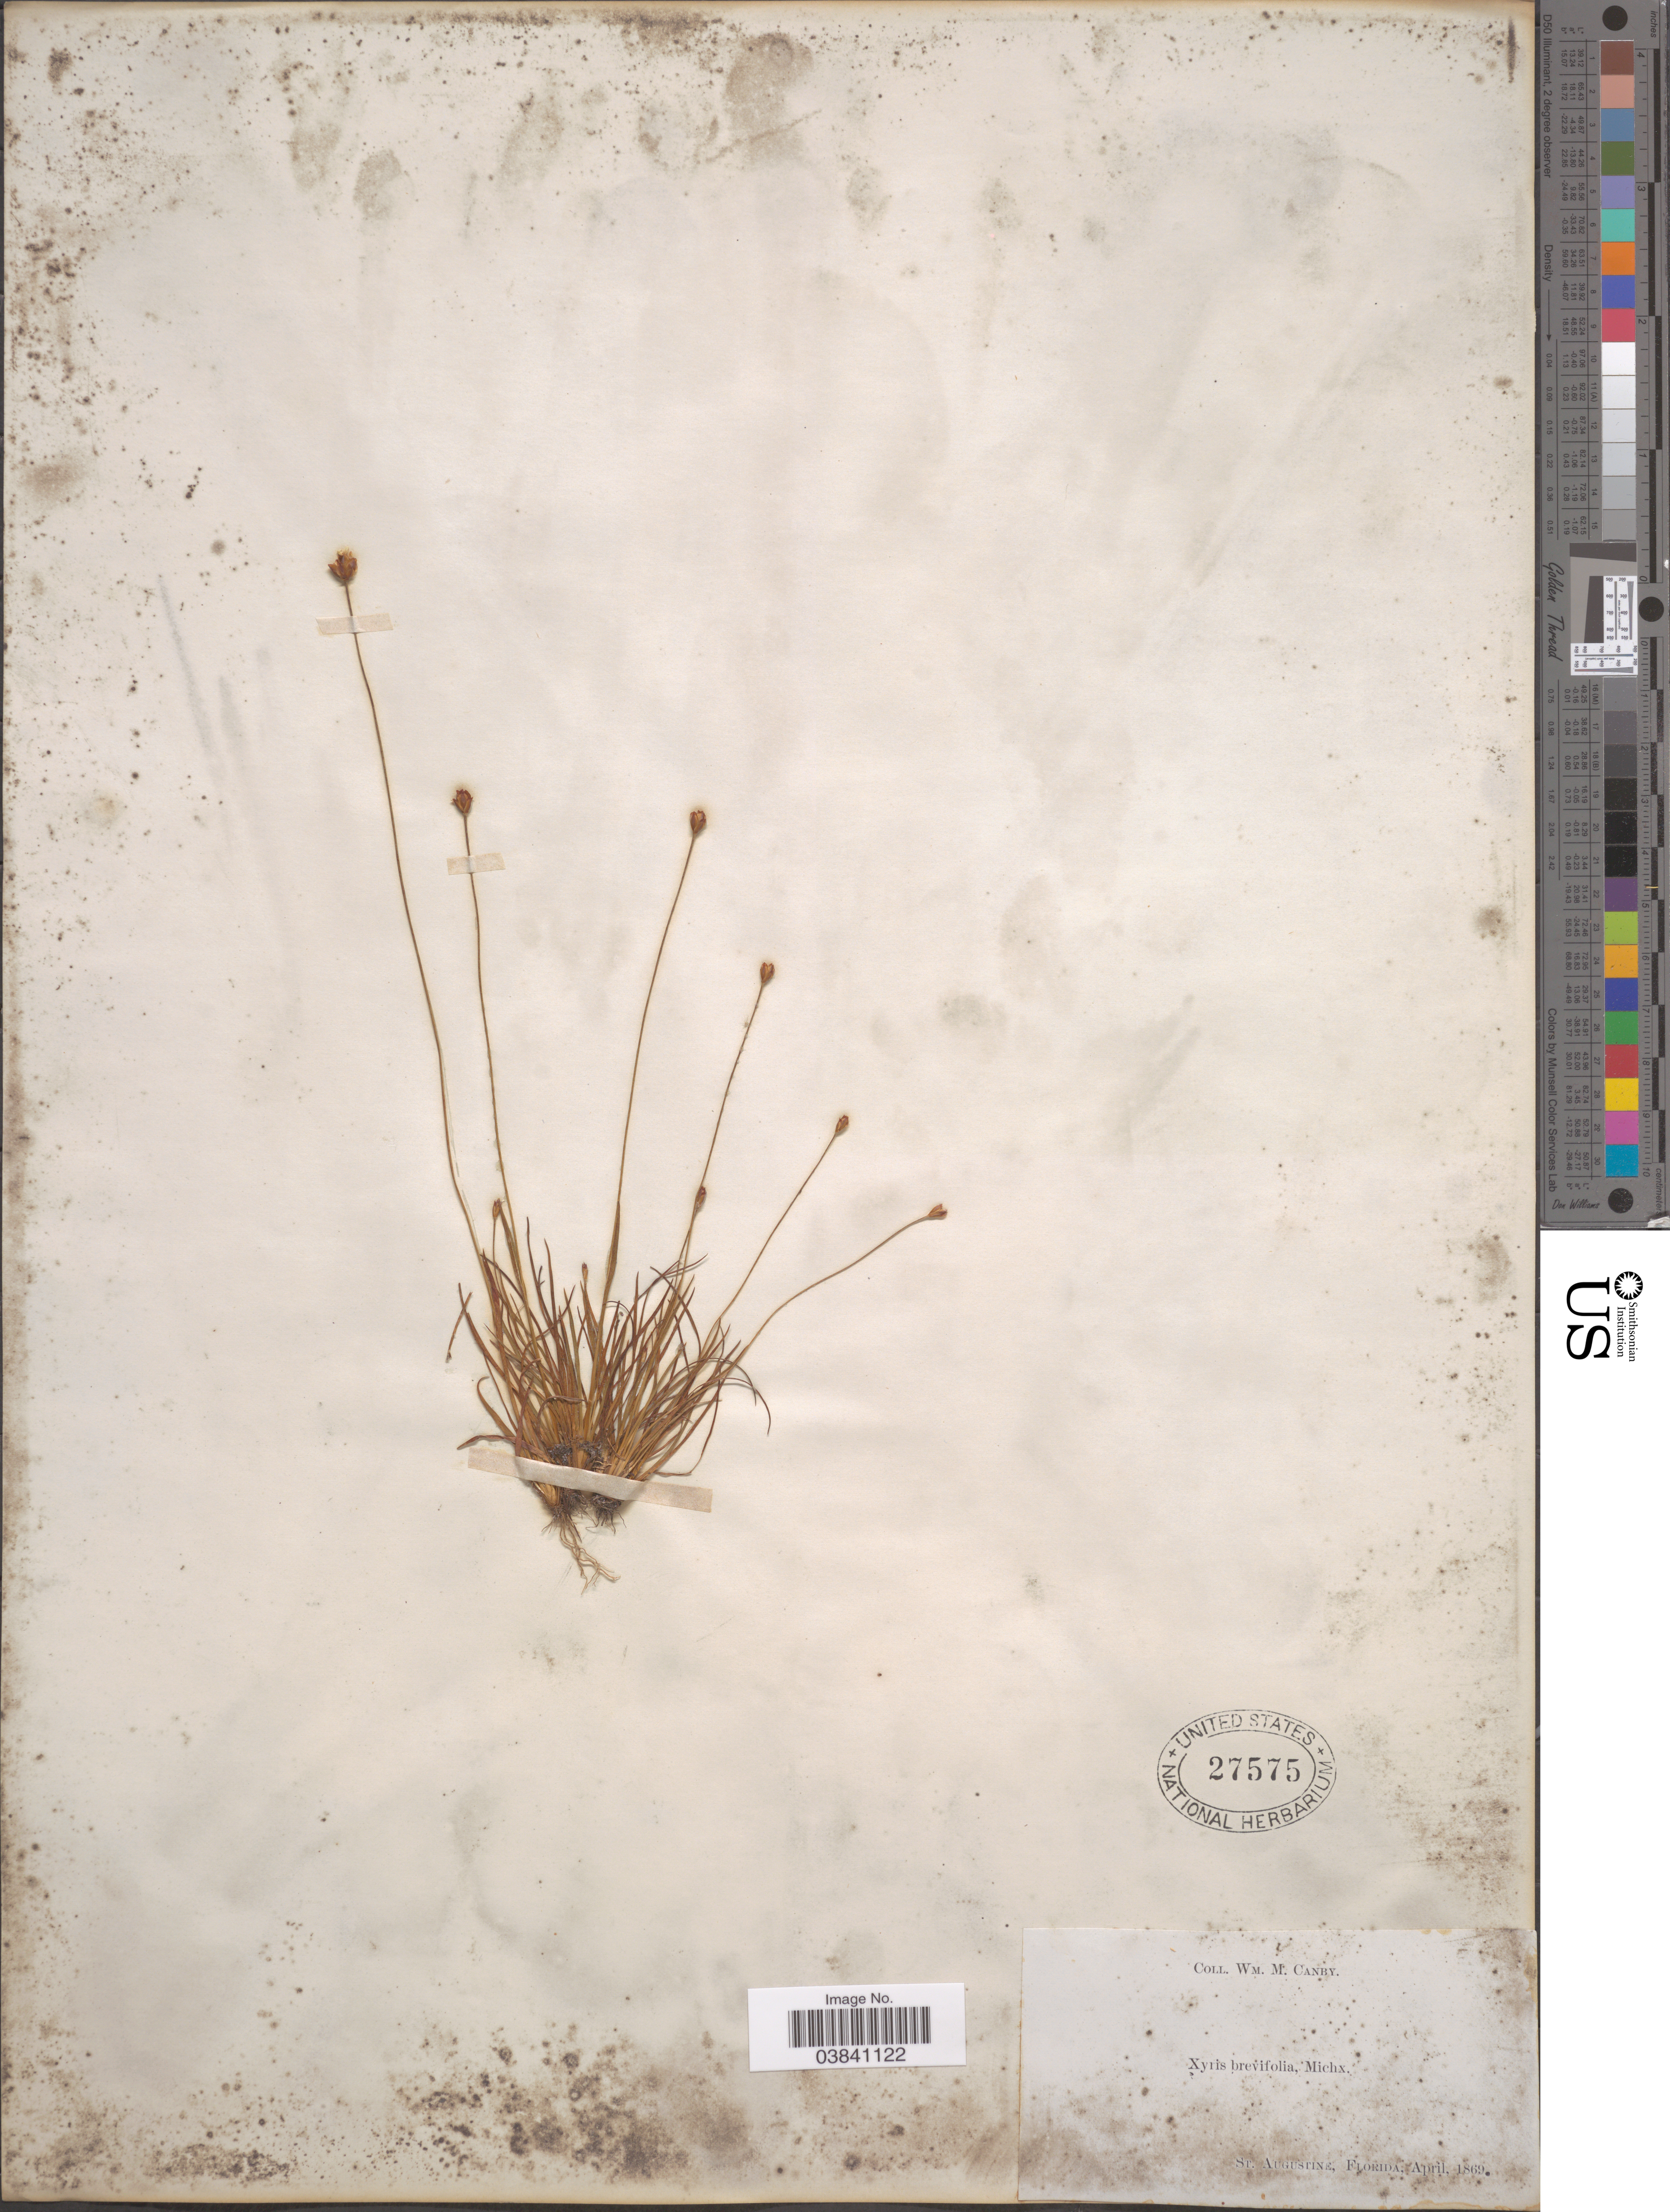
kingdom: Plantae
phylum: Tracheophyta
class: Liliopsida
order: Poales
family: Xyridaceae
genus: Xyris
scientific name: Xyris brevifolia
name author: Michx.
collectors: W. M. Canby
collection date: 1869-04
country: United States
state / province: Florida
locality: St. Augustine.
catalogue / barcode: US 27575